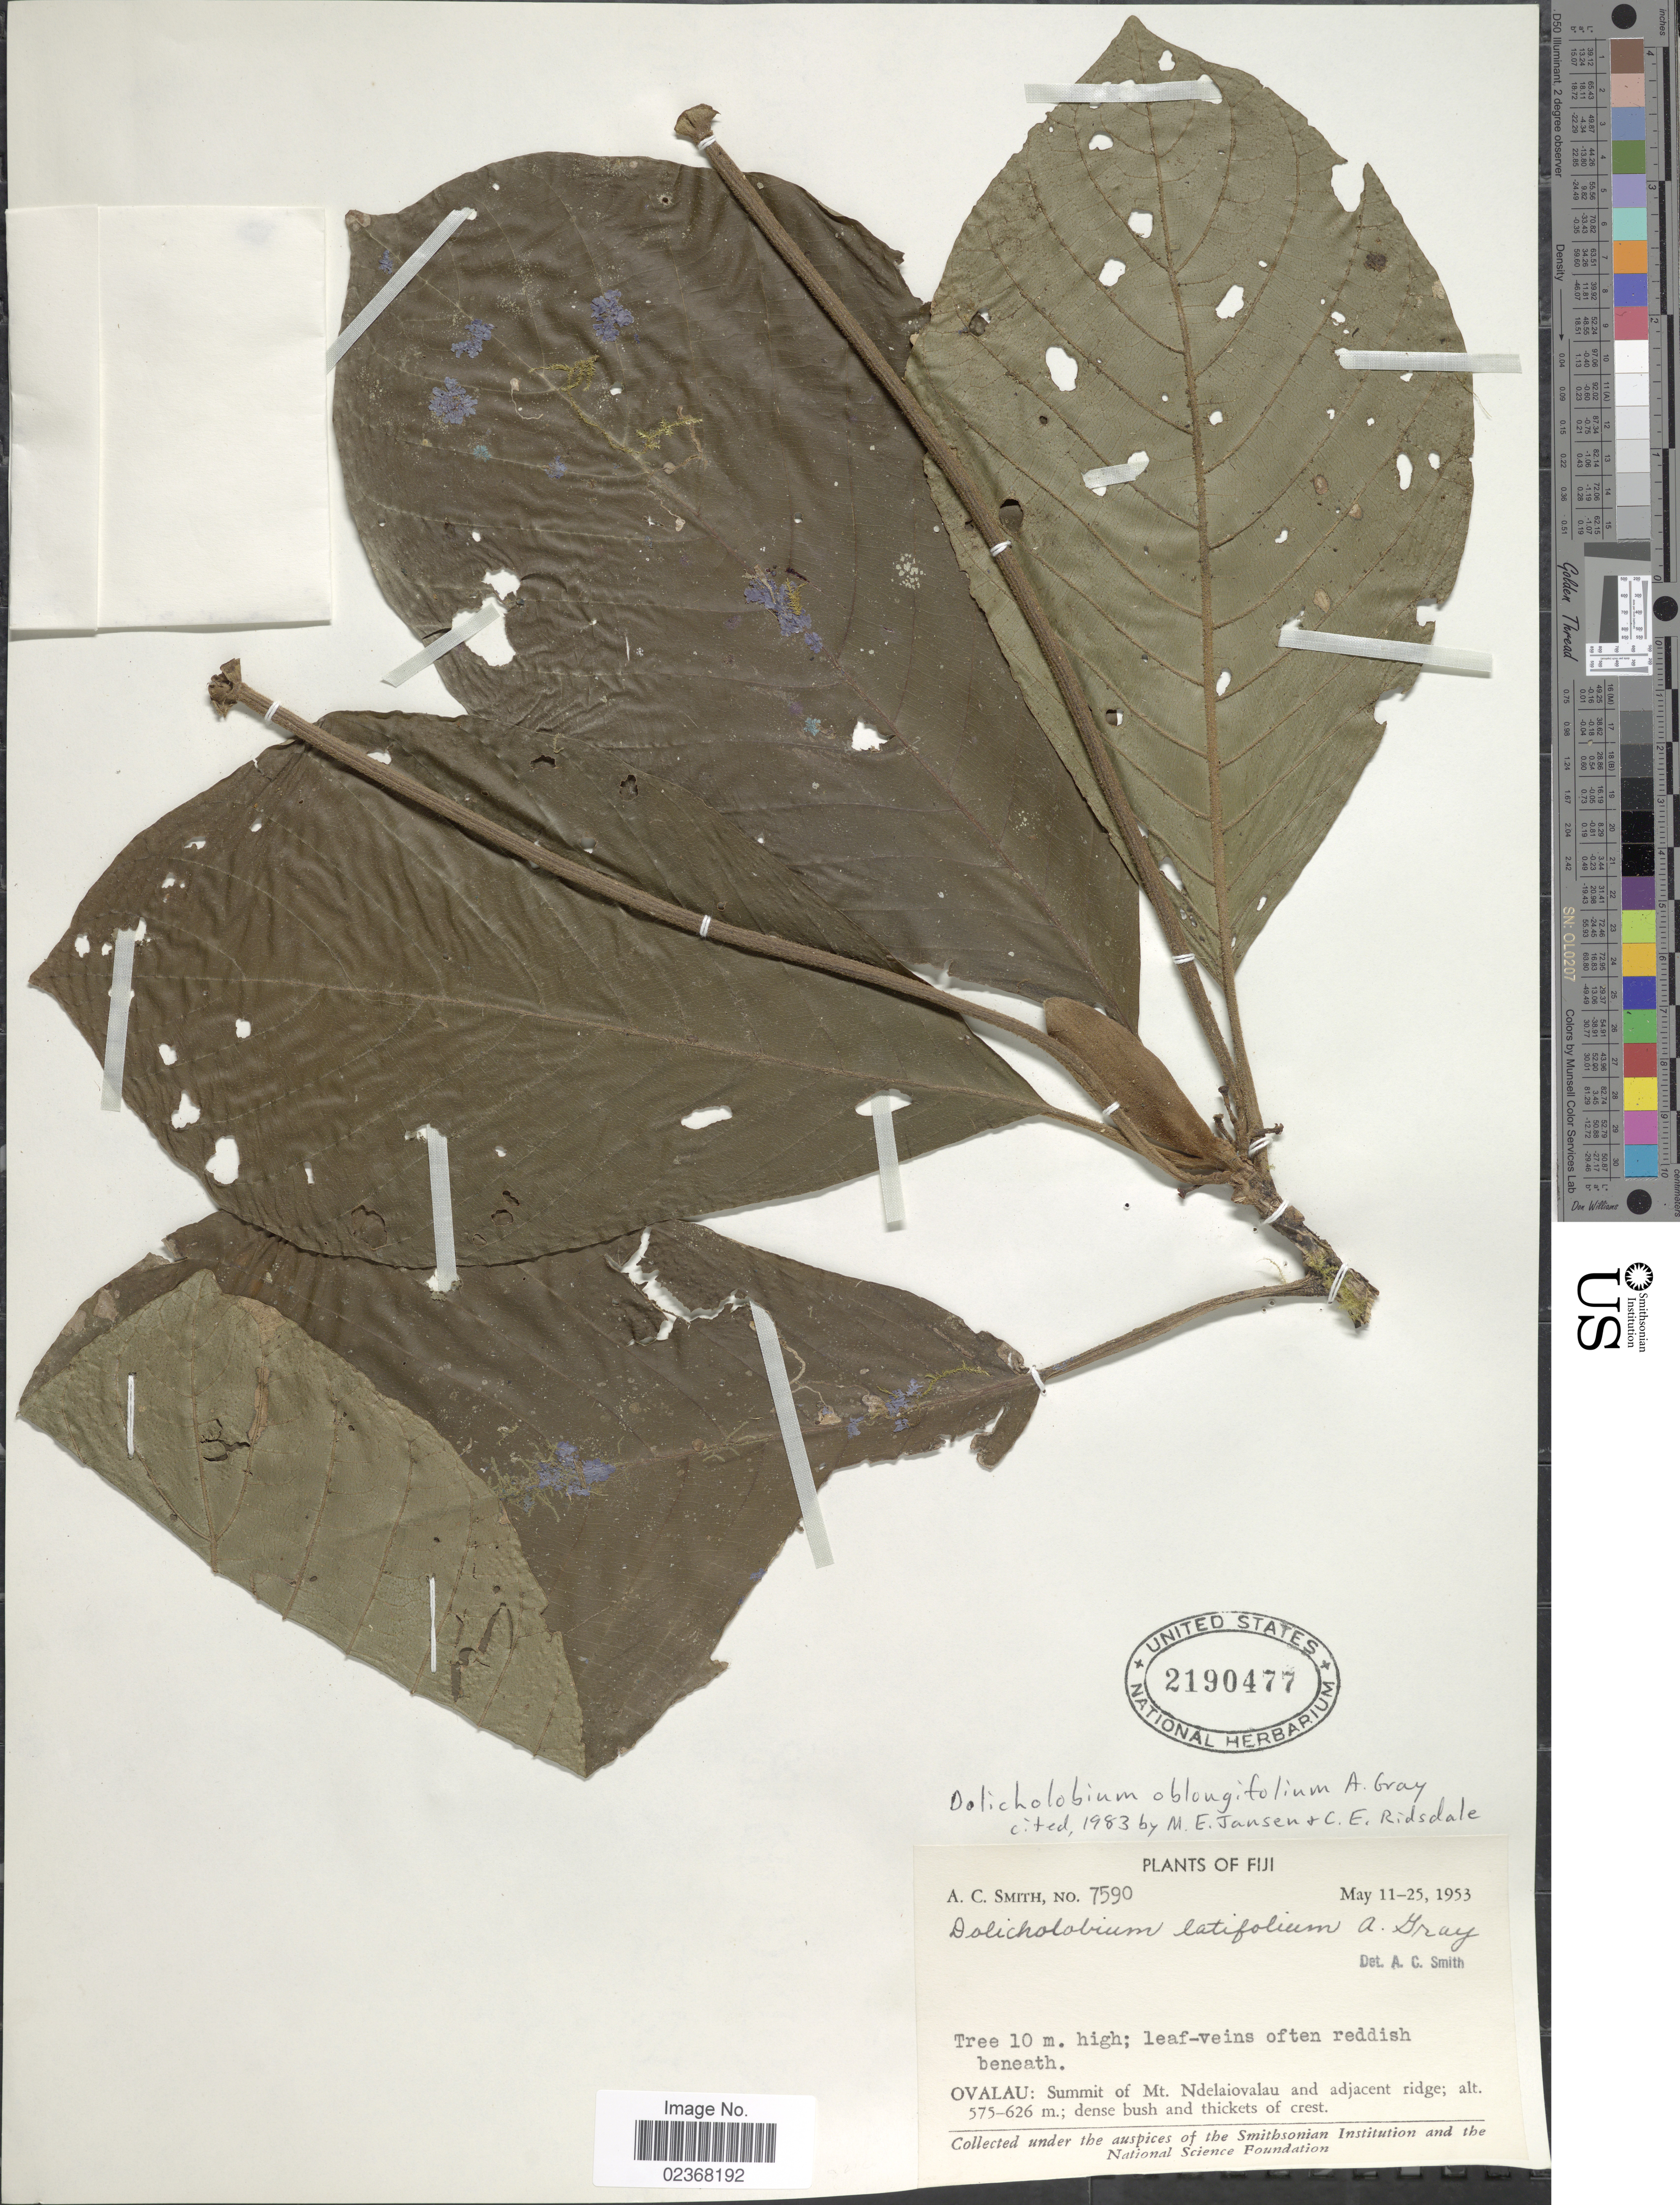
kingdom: Plantae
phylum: Tracheophyta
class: Magnoliopsida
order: Gentianales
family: Rubiaceae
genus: Dolicholobium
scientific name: Dolicholobium oblongifolium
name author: A. Gray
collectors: A. C. Smith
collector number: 7590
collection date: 1953-05-11/1953-05-25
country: Fiji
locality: Ovalau: Summit of Mt. Ndelaiovalau and adjacent ridge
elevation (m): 575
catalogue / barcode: US 2190477